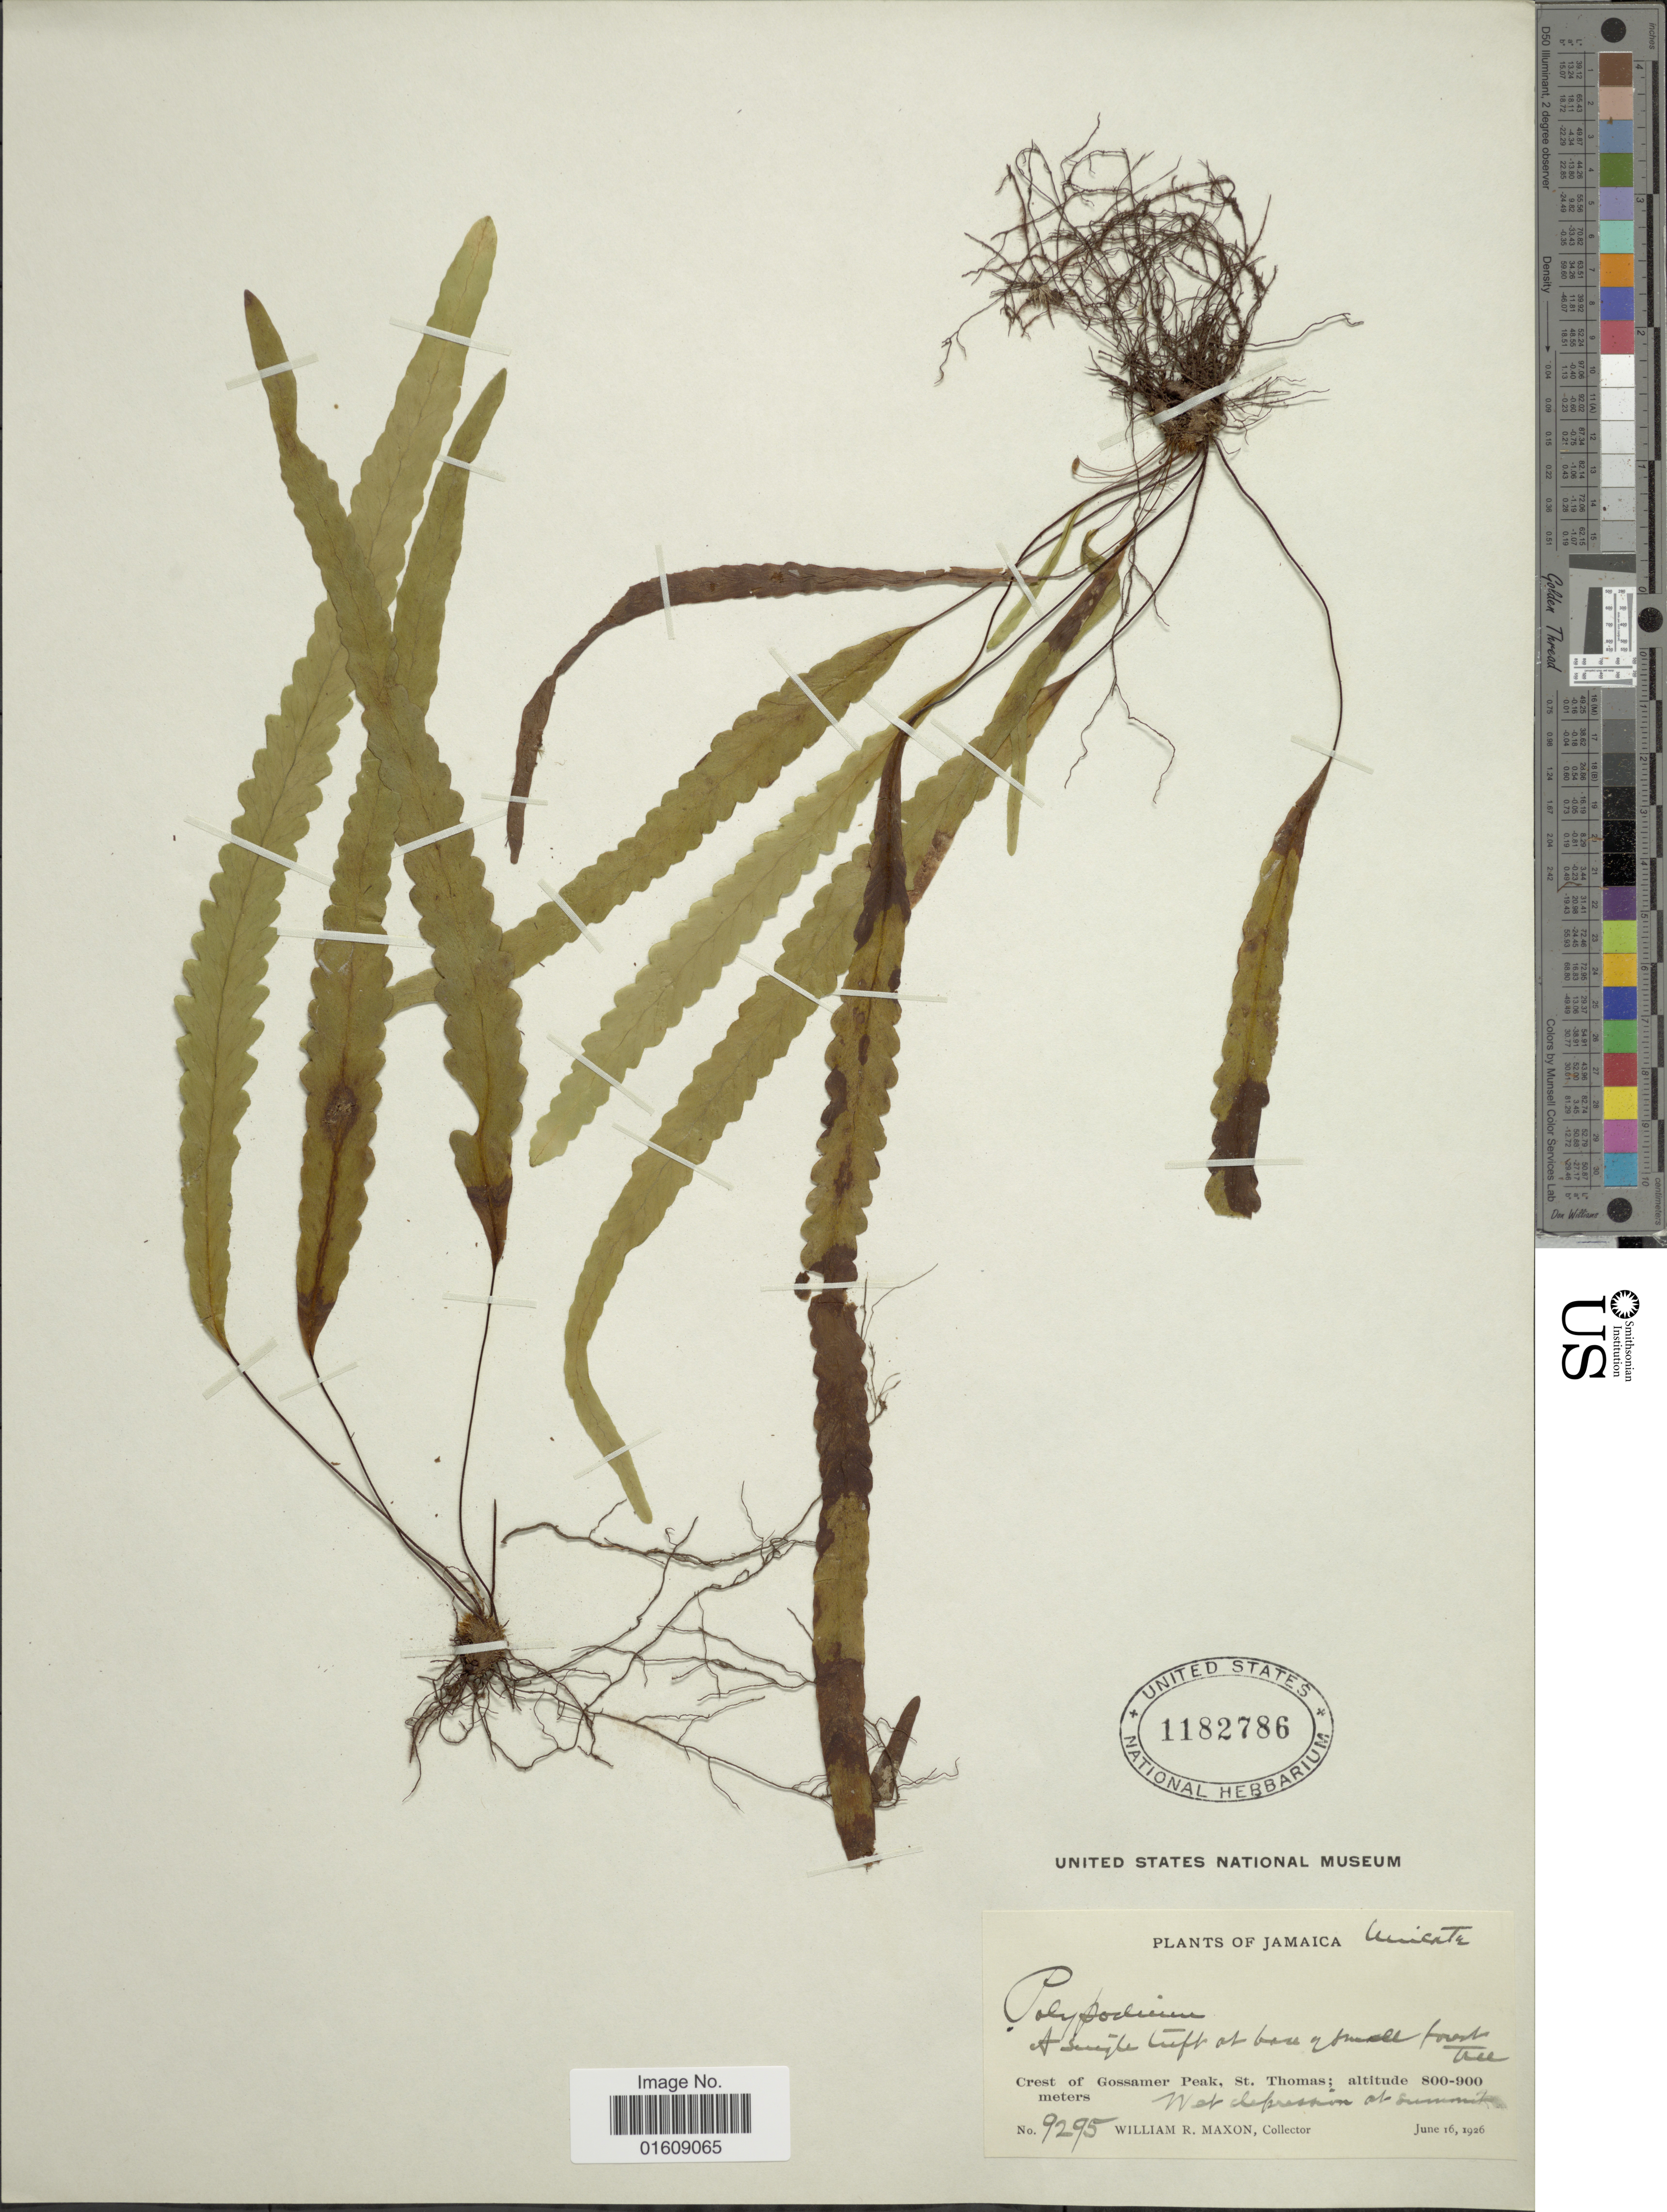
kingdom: Plantae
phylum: Tracheophyta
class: Polypodiopsida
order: Polypodiales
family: Polypodiaceae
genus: Enterosora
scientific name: Enterosora trifurcata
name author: (L.) L.E. Bishop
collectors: W. R. Maxon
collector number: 9295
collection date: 1926-06-16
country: Jamaica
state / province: Saint Thomas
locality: Jamaica, Crest of Gossamer Peak, St. Thomas.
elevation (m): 800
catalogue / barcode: US 1182786